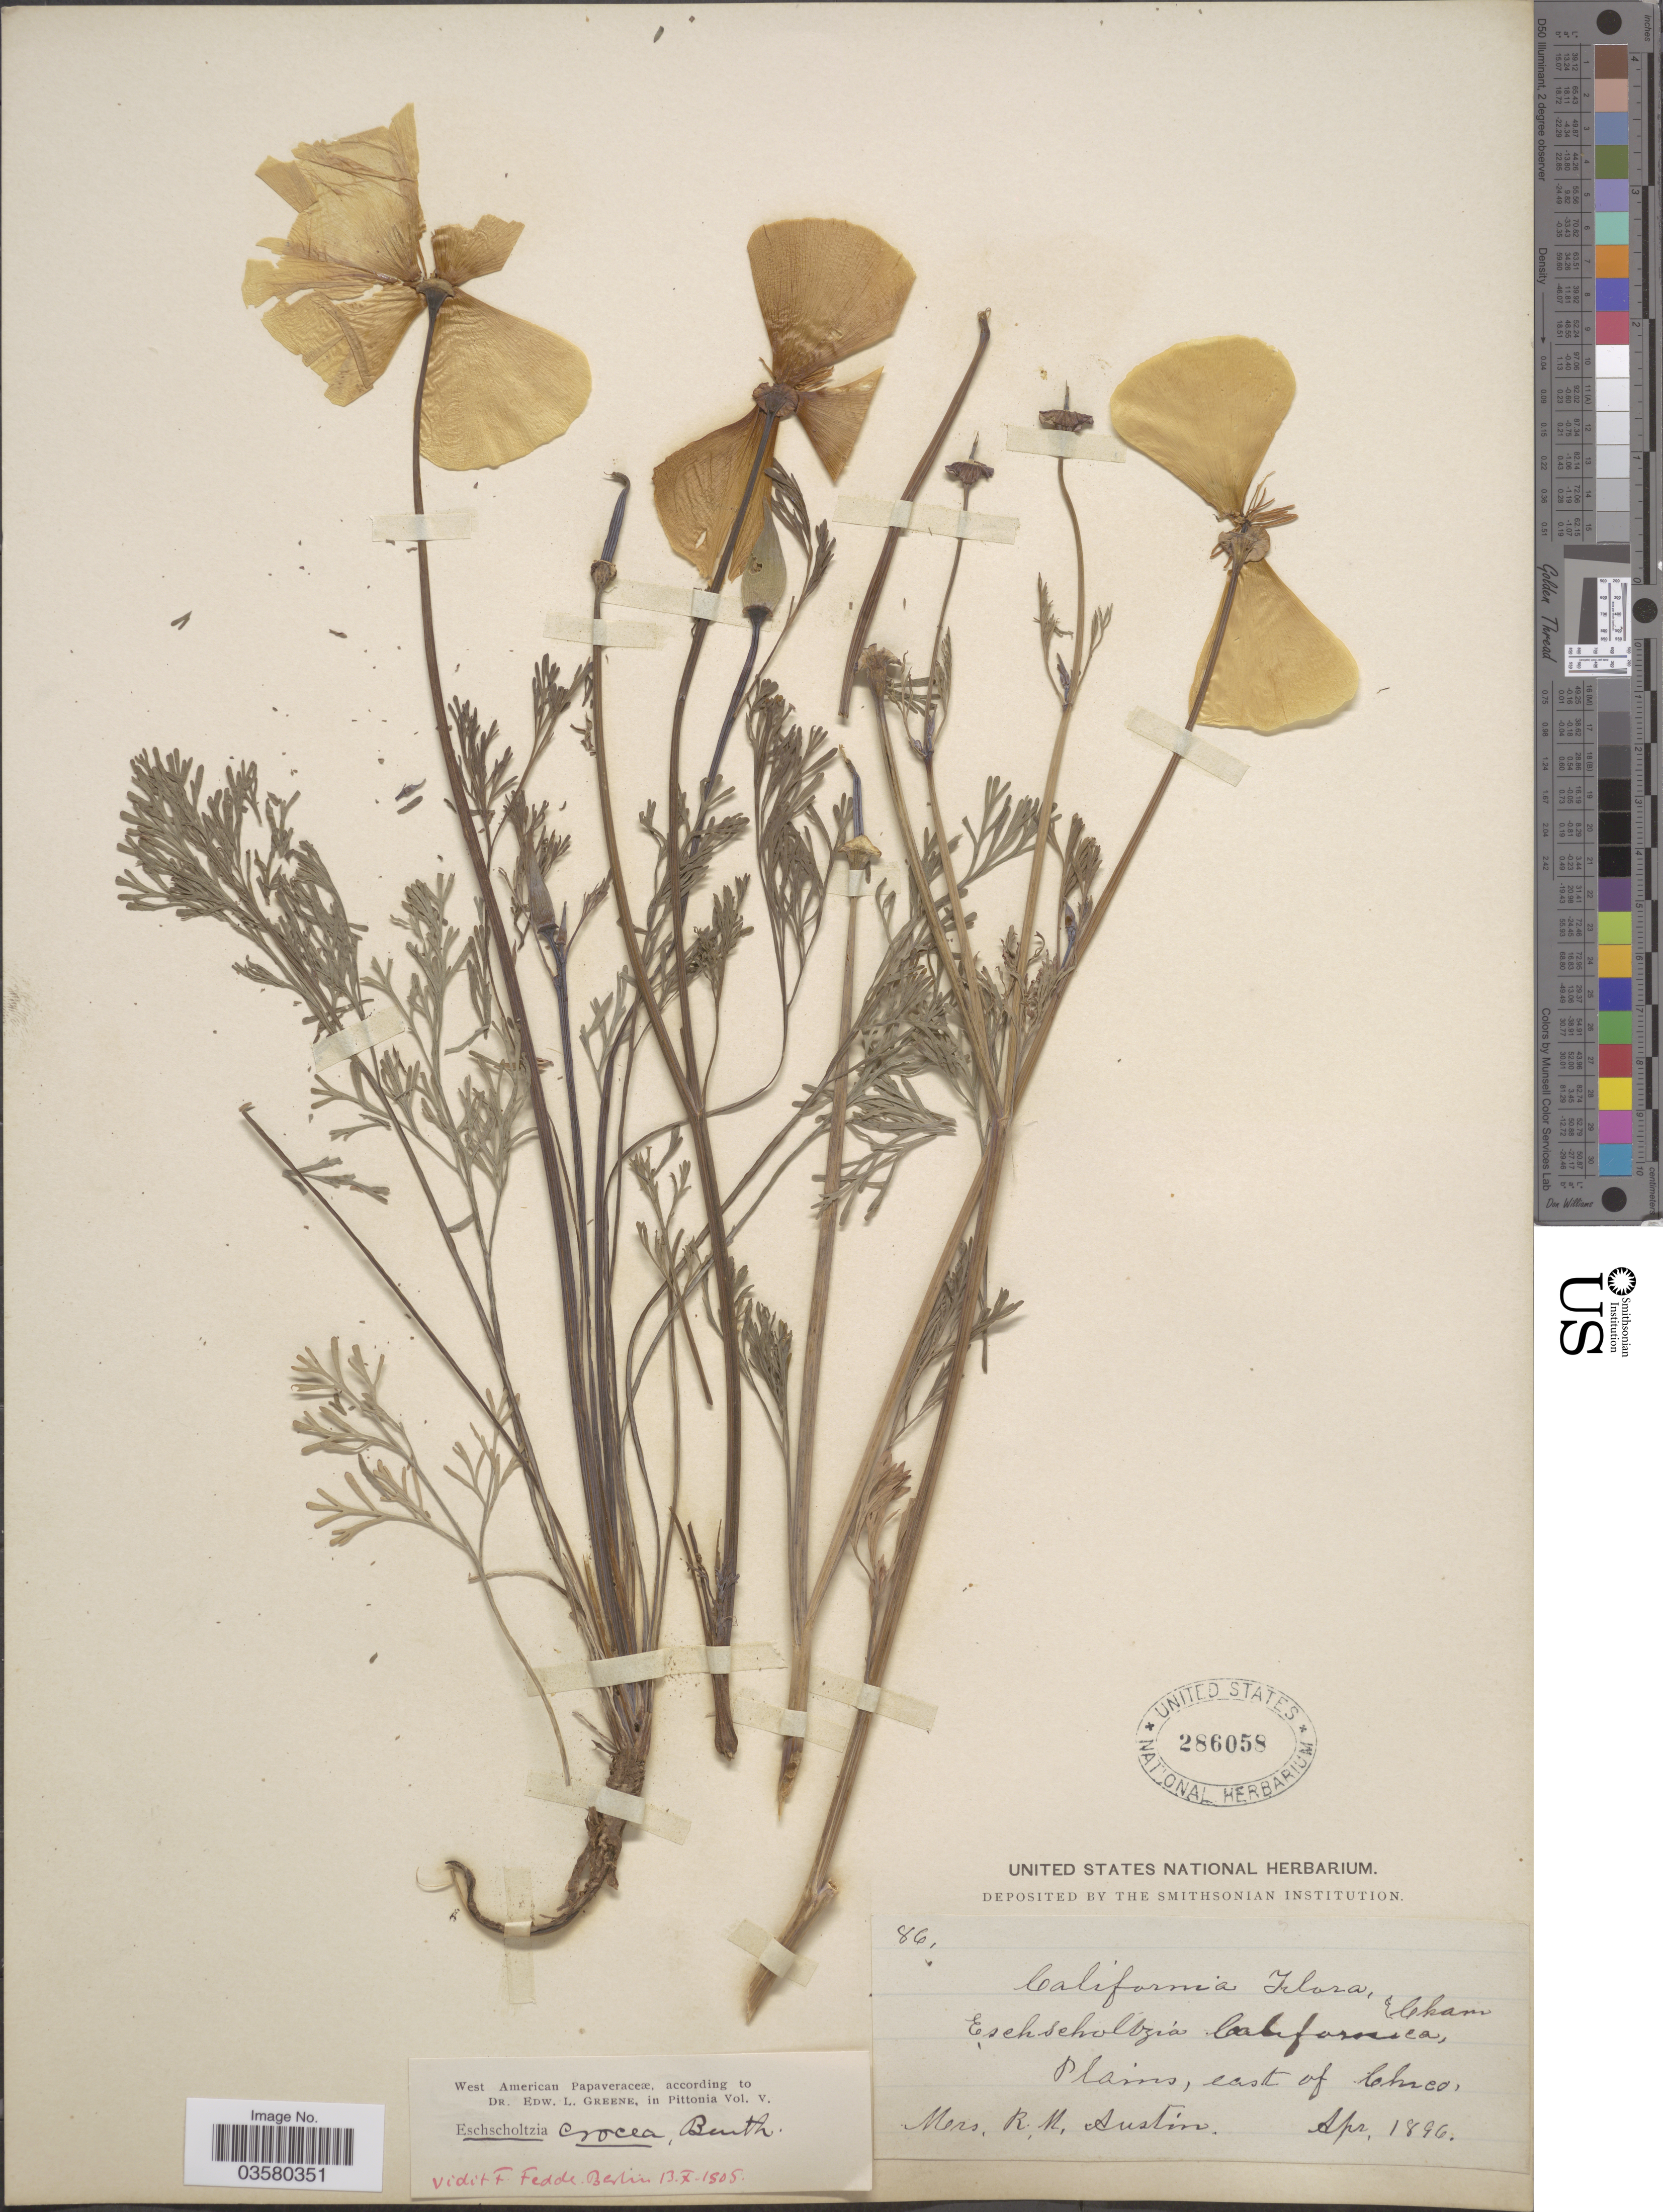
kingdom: Plantae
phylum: Tracheophyta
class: Magnoliopsida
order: Ranunculales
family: Papaveraceae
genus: Eschscholzia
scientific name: Eschscholzia crocea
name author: Benth.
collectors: R. Austin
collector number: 861*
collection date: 1896-04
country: United States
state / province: California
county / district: Butte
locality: Plains, east of Chico.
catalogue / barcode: US 286058